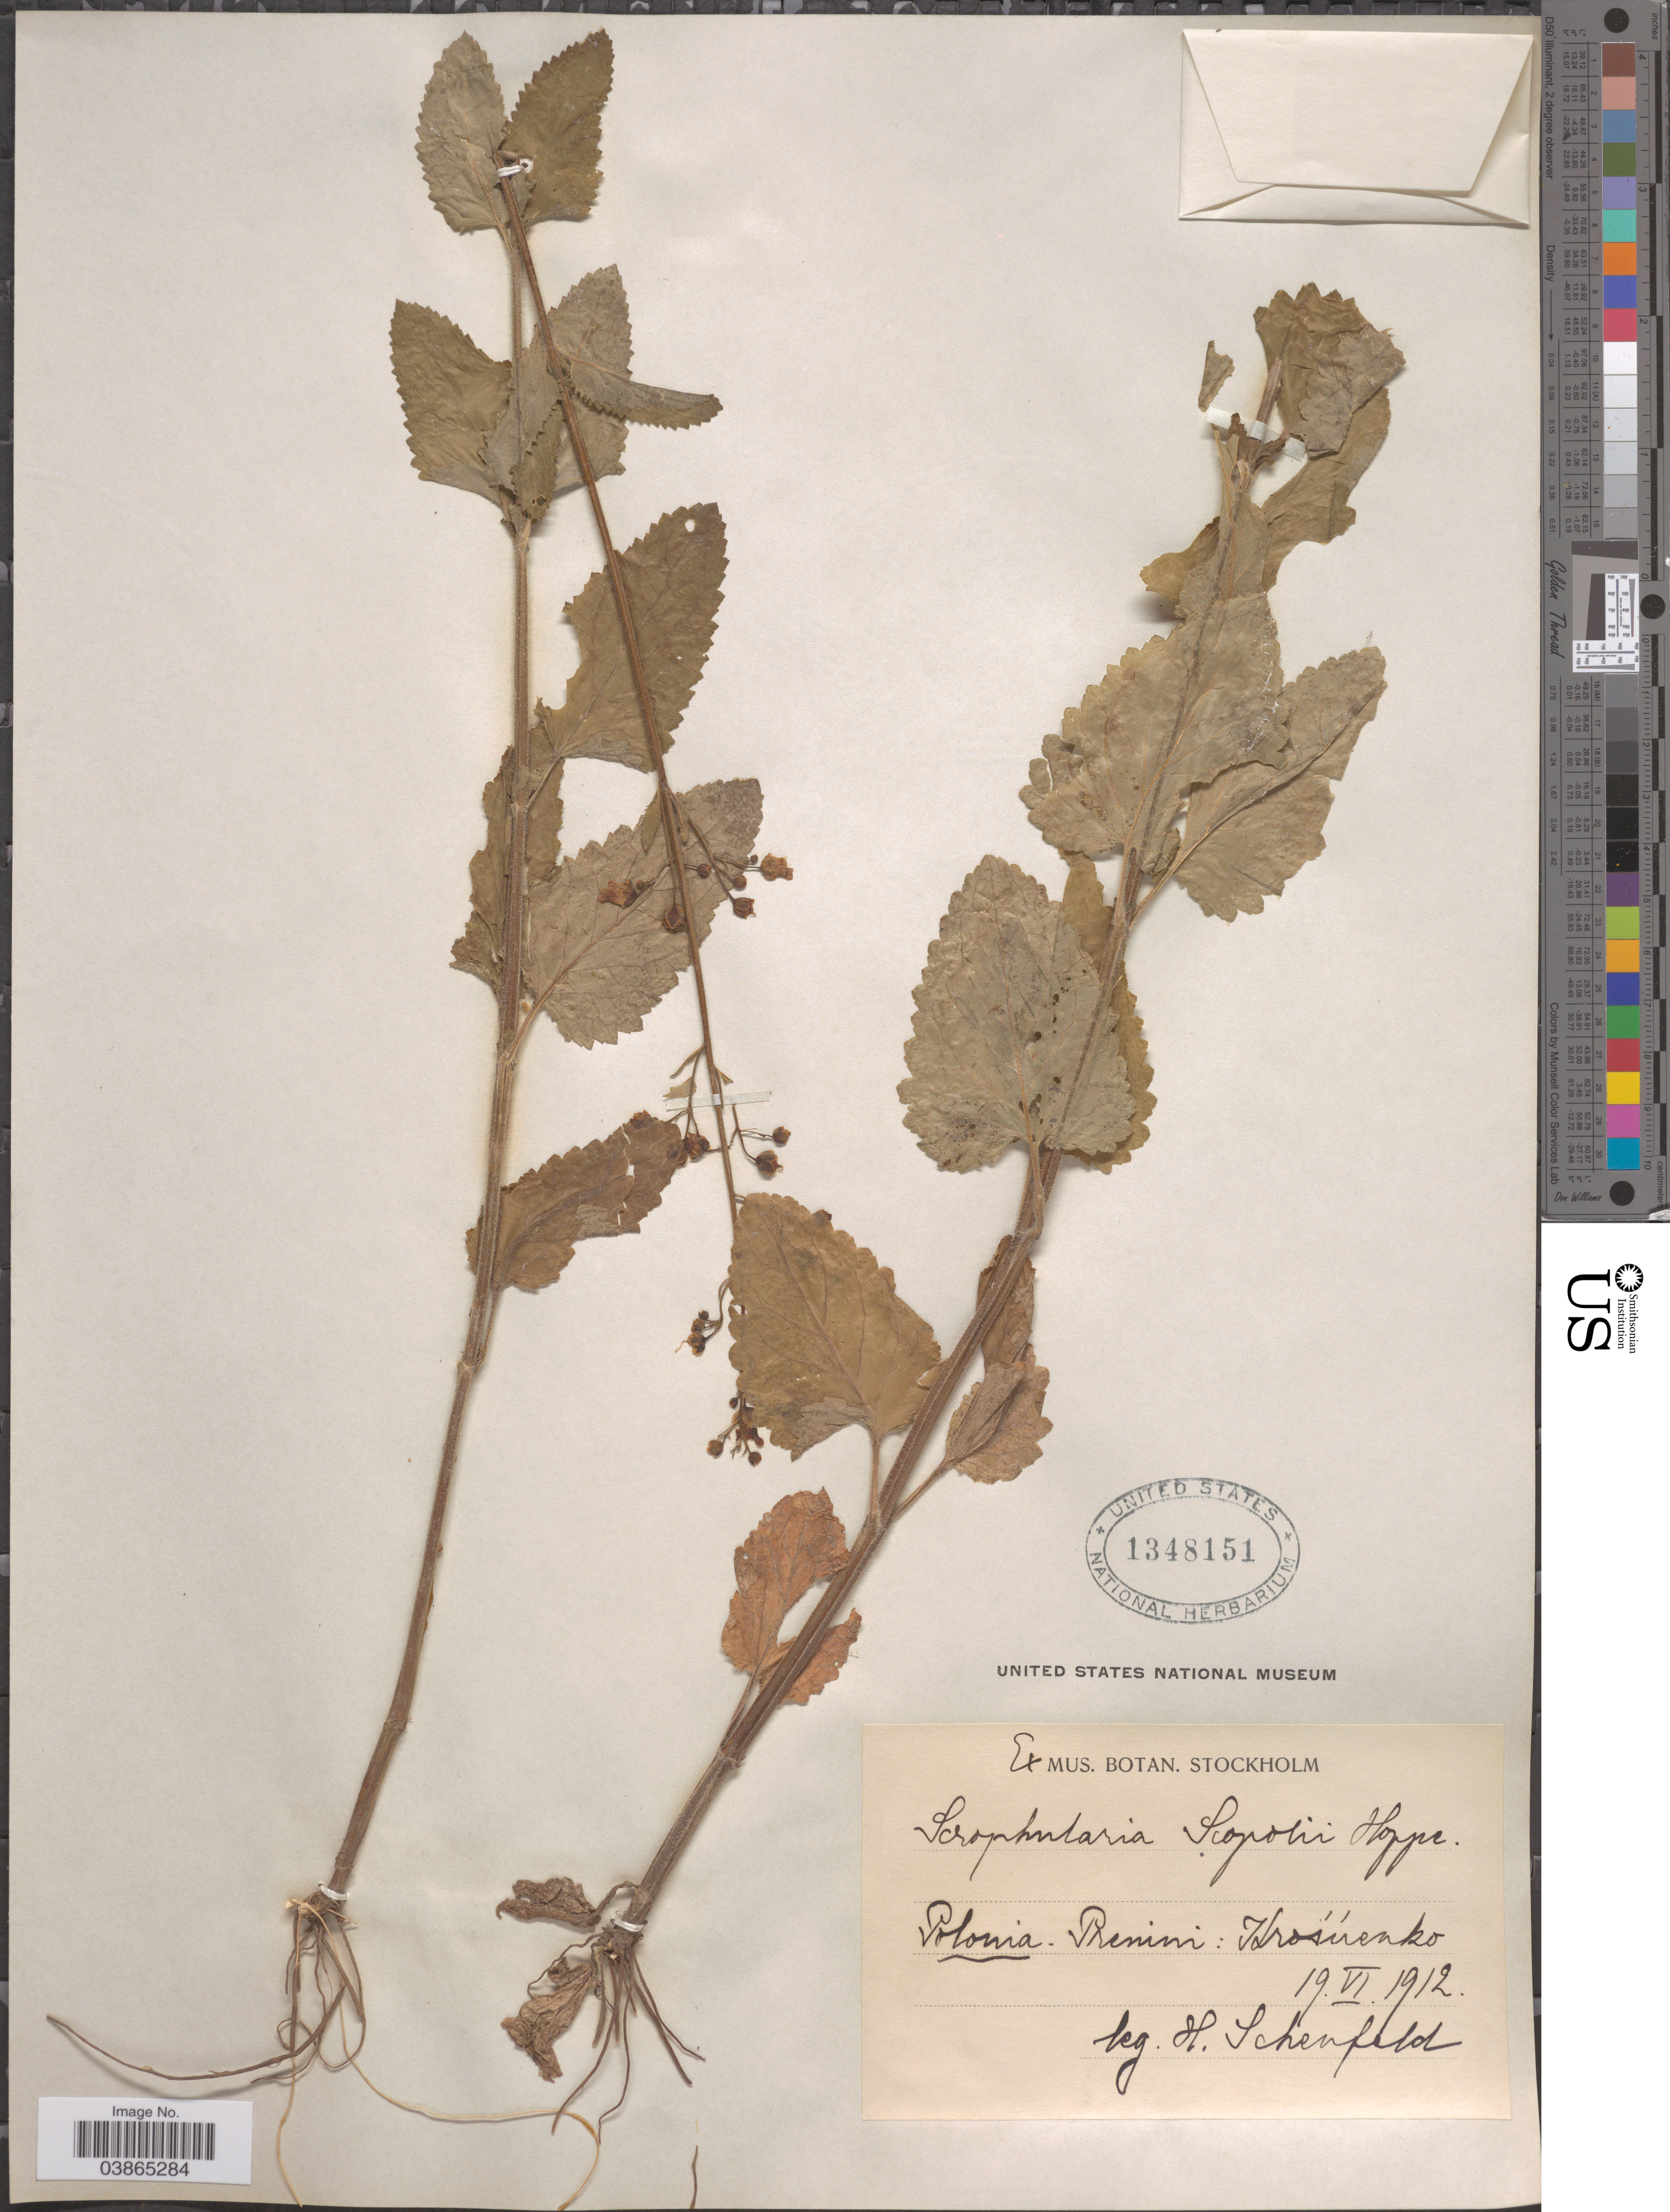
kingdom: Plantae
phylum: Tracheophyta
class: Magnoliopsida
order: Lamiales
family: Scrophulariaceae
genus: Scrophularia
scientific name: Scrophularia scopolii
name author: Hoppe ex Pers.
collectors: H. Schenfeld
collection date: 1912-06-19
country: Poland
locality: Polonia. Prenini [interpreted]: Hrośúenko [interpreted].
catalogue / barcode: US 1348151